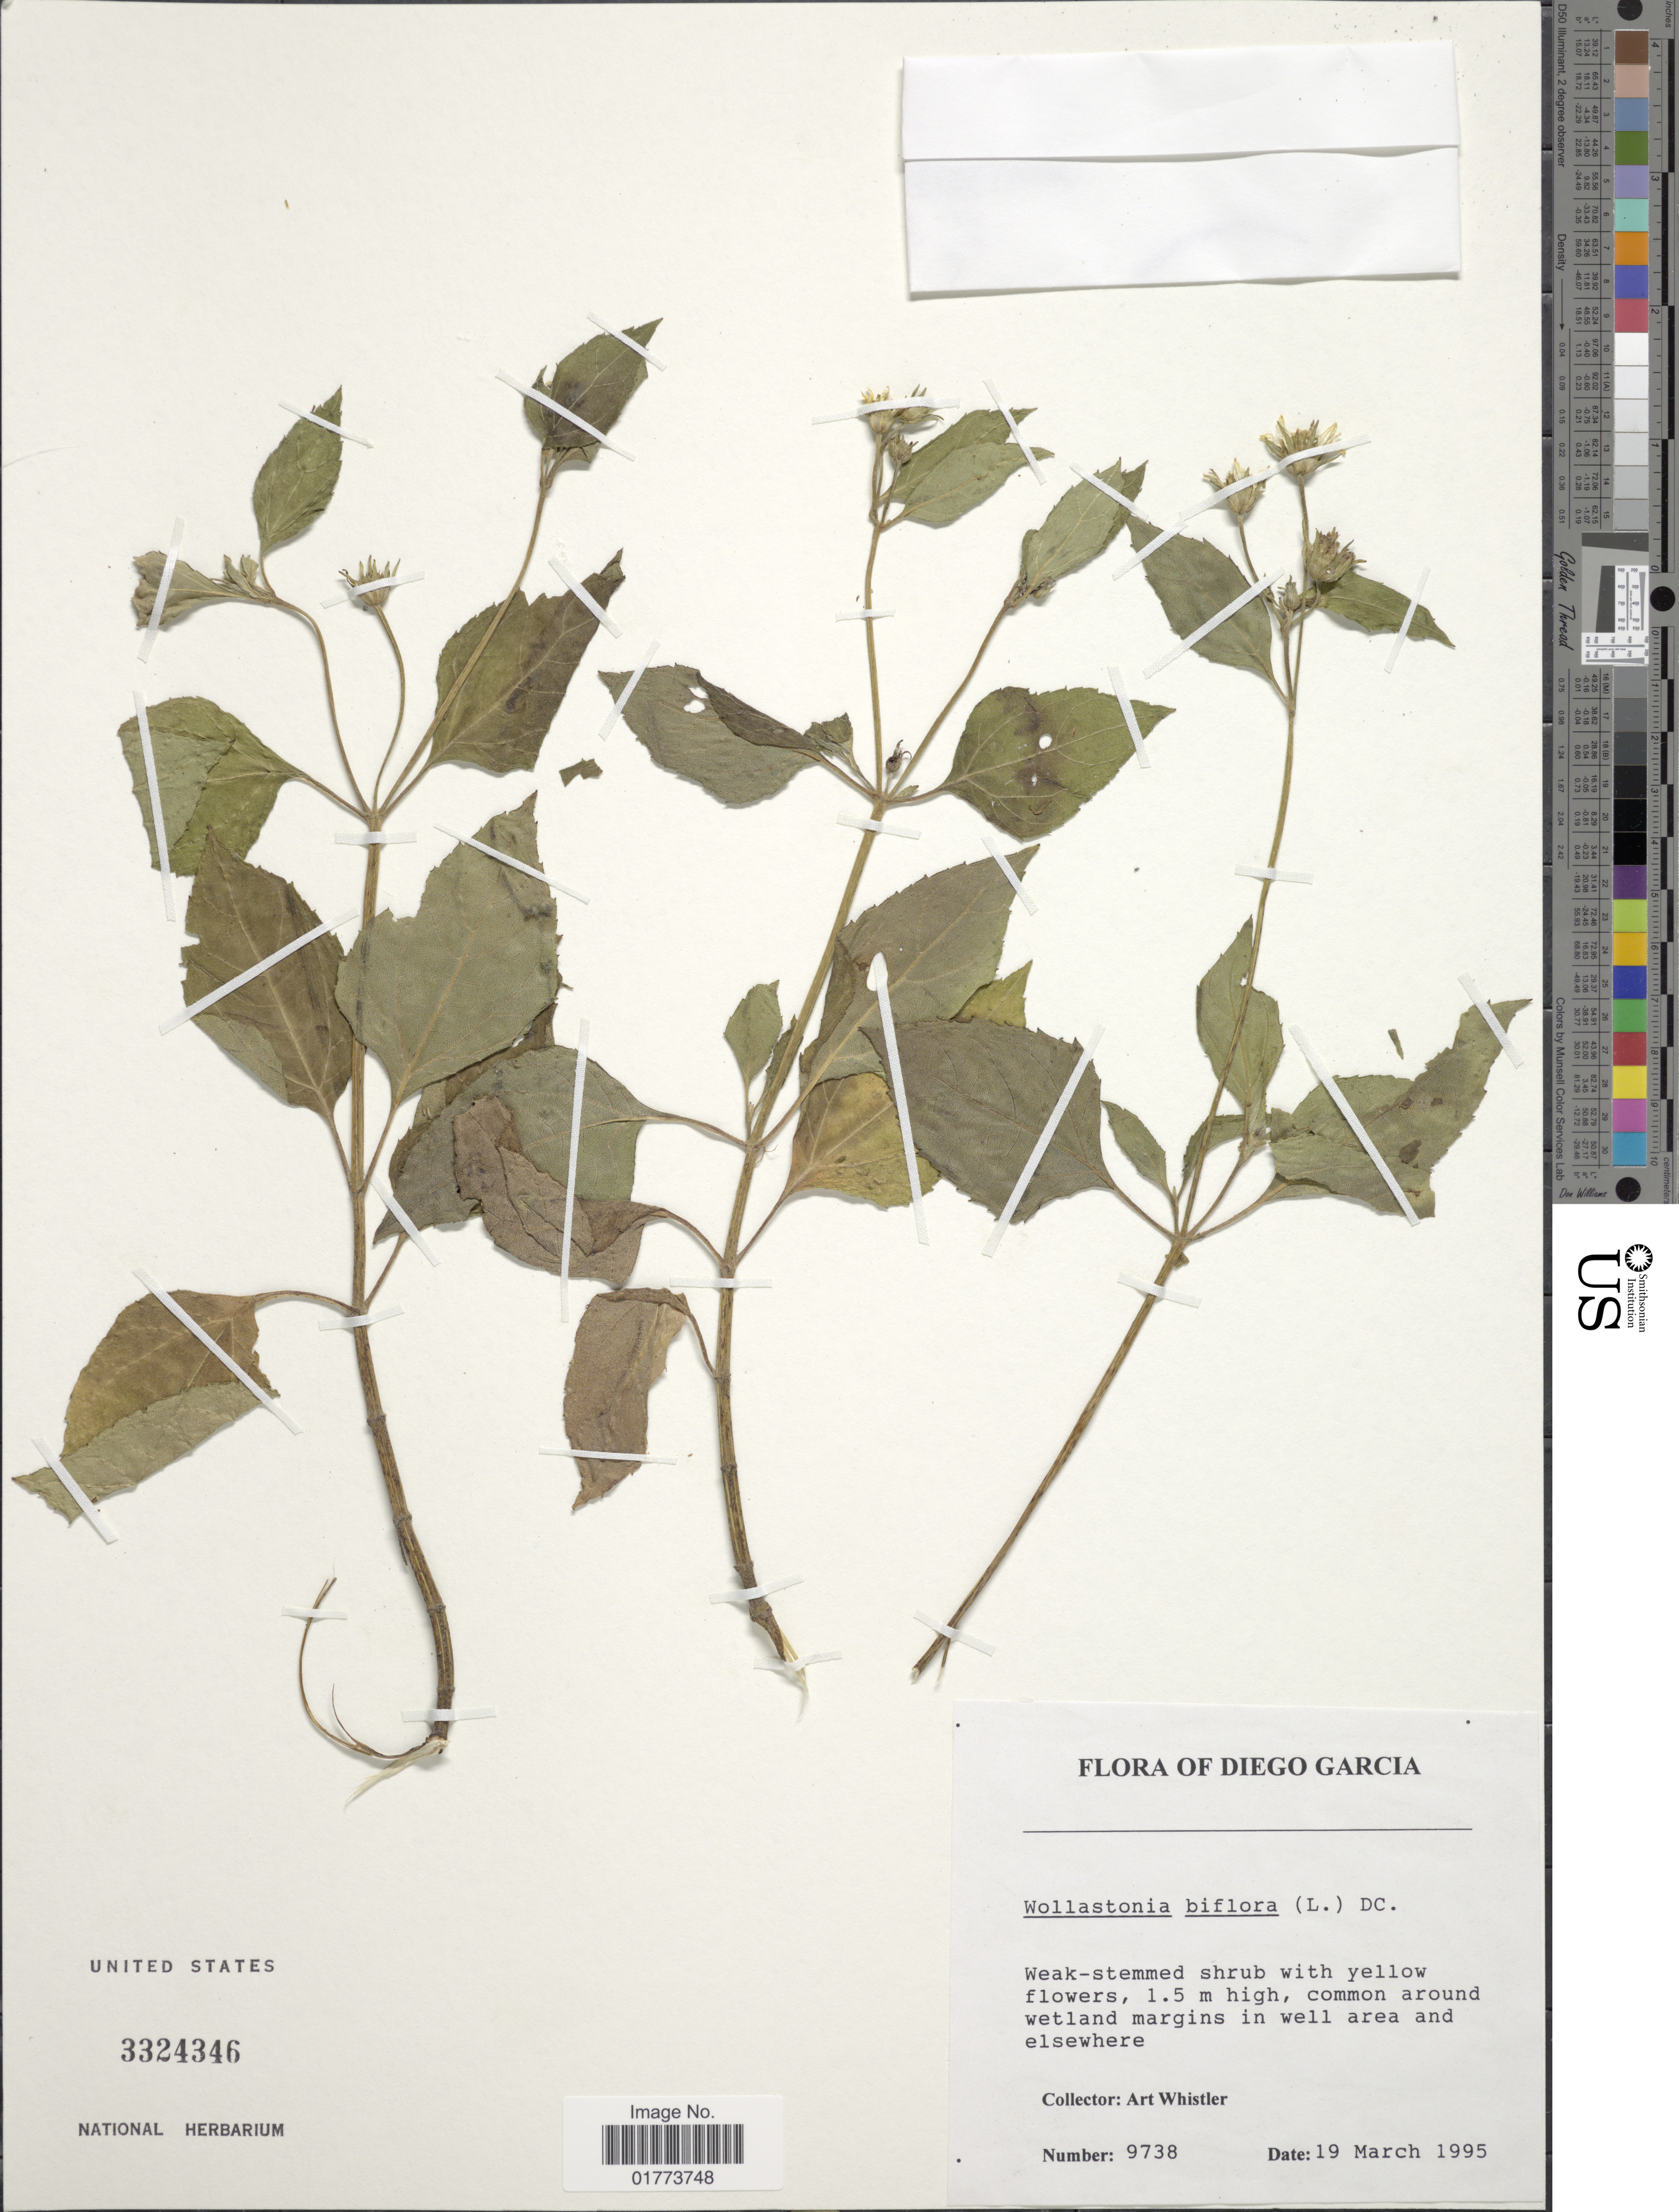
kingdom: Plantae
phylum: Tracheophyta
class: Magnoliopsida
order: Asterales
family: Asteraceae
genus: Wollastonia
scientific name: Wollastonia biflora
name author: (L.) DC.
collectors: A. Whistler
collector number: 9738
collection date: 1995-03-19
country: British Indian Ocean Territory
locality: Diego Garcia. Common around wetland margins in well area and elsewhere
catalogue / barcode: US 3324346